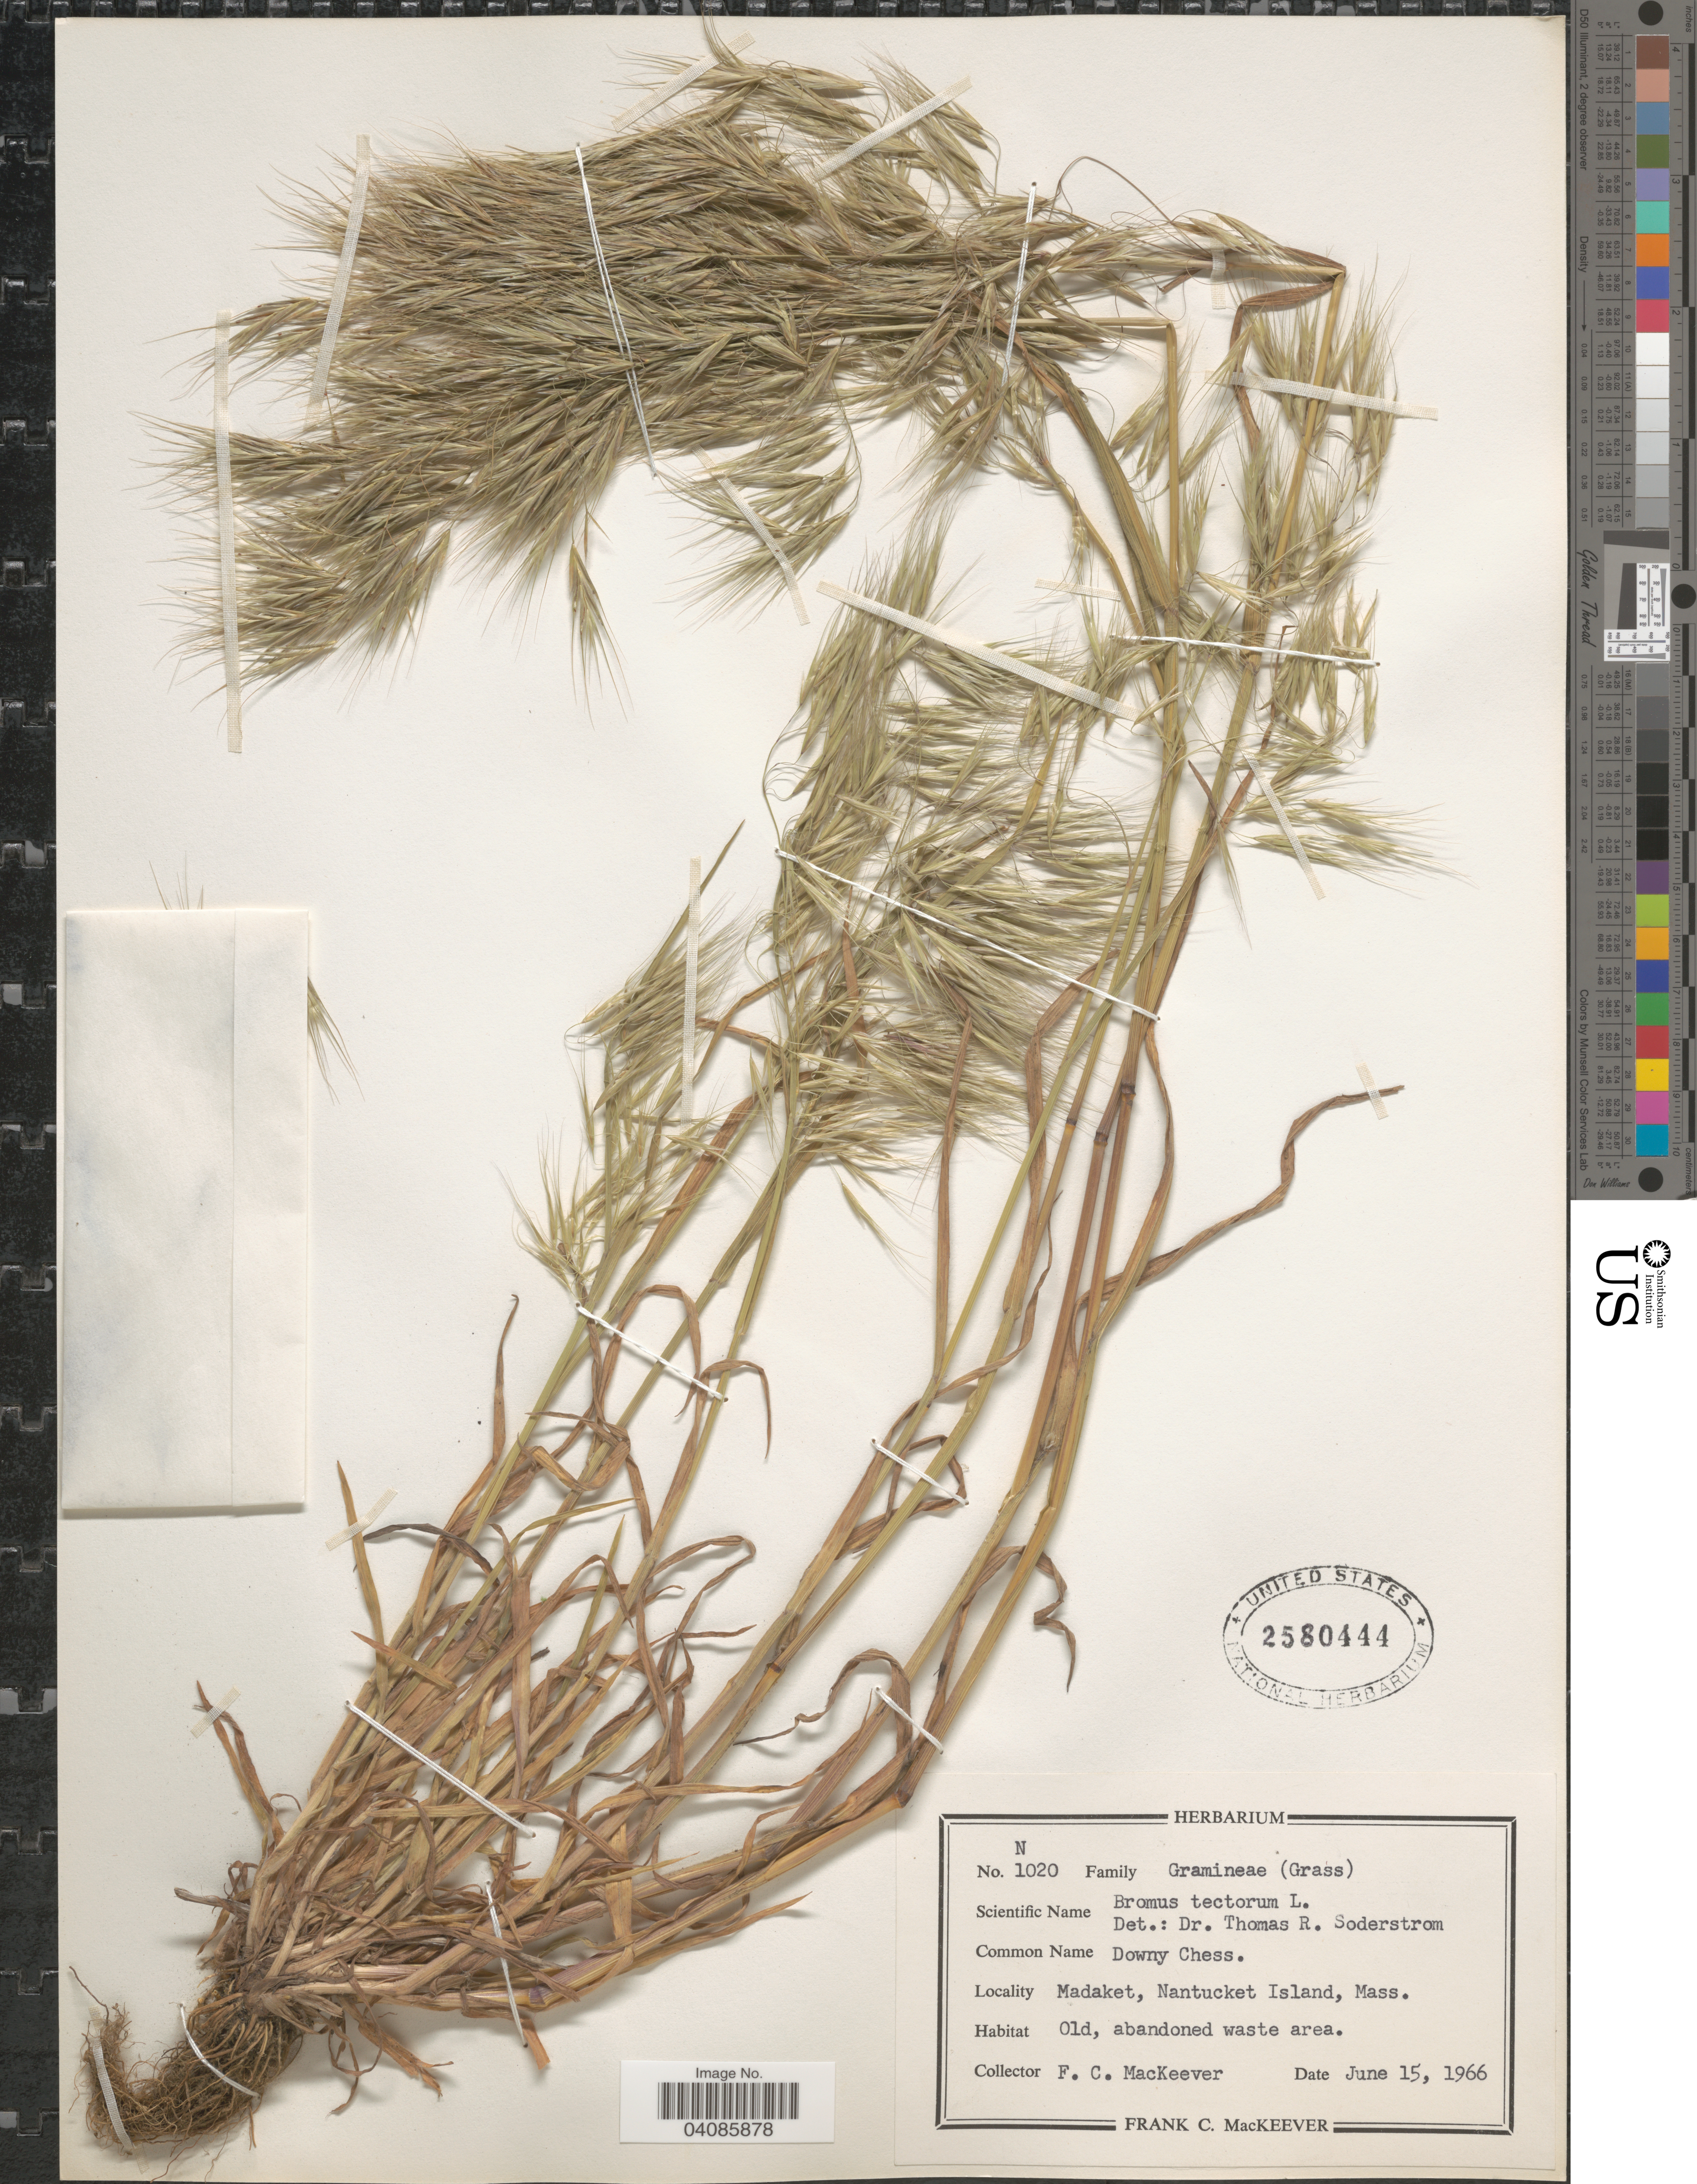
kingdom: Plantae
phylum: Tracheophyta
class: Liliopsida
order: Poales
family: Poaceae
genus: Bromus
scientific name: Bromus tectorum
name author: L.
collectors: F. C. MacKeever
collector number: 1020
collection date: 1966-06-15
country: United States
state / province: Massachusetts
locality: Madaket, Nantucket Island. Old, abandoned waste area.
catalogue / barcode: US 2580444